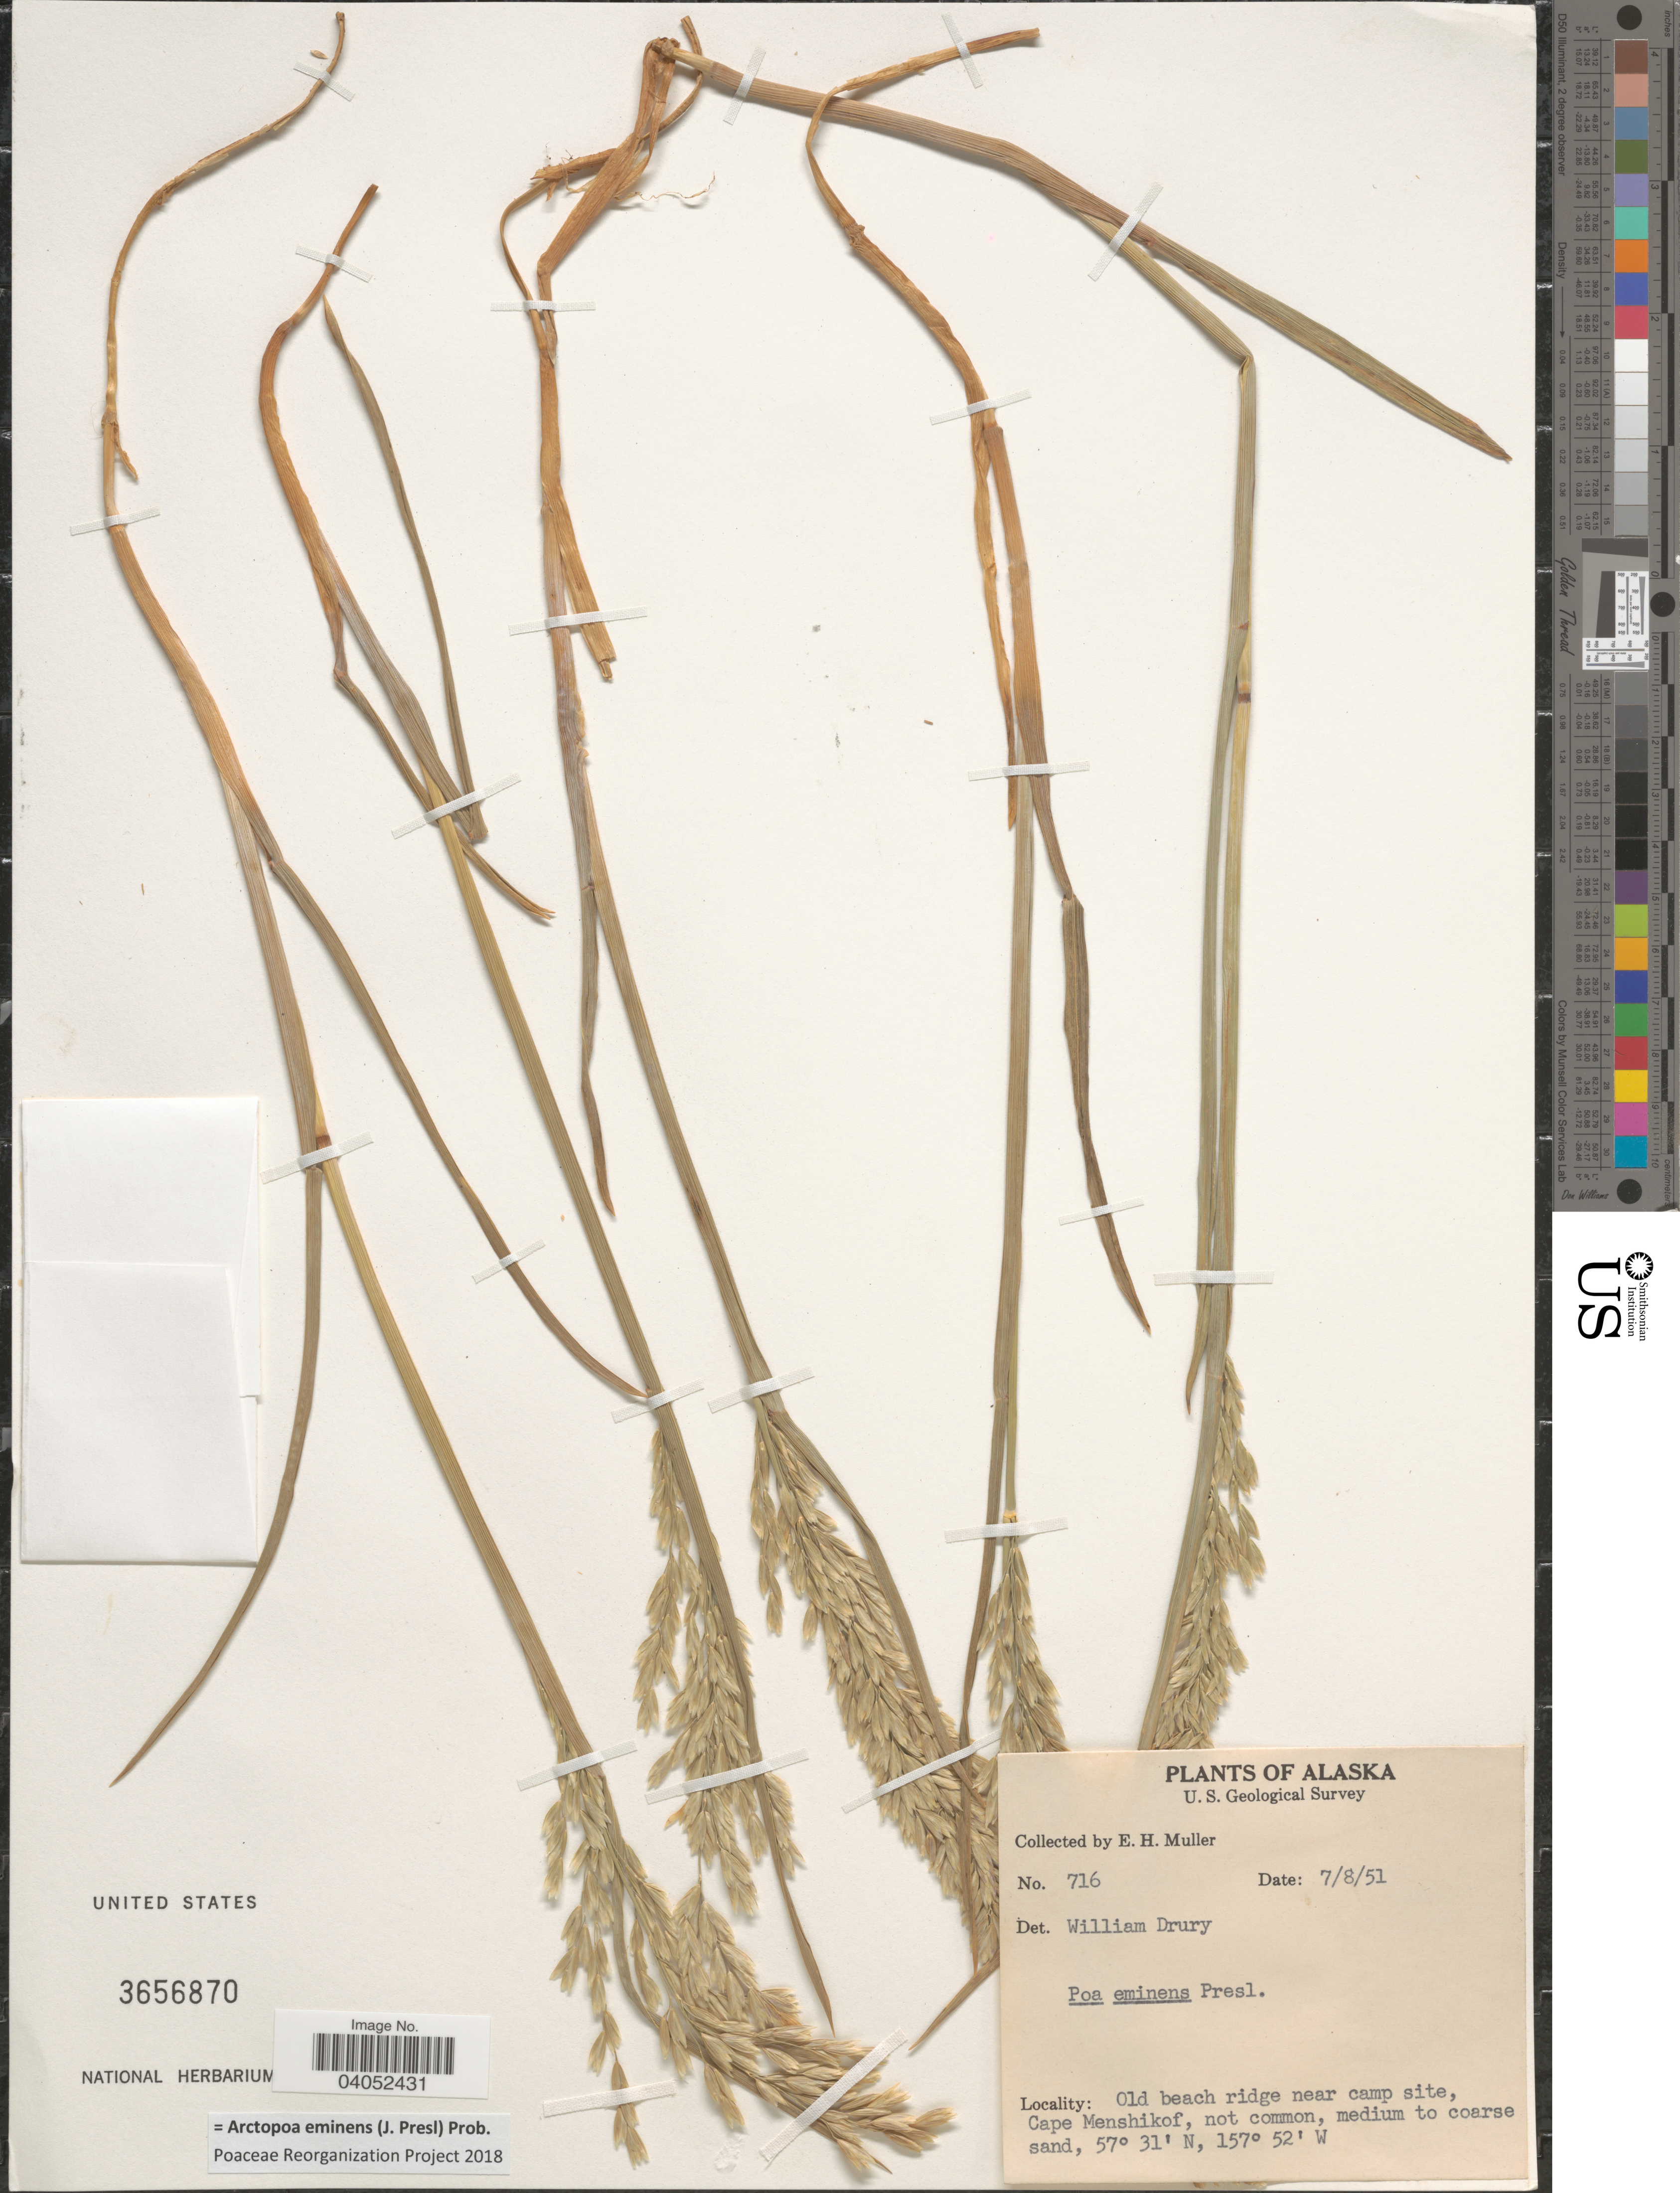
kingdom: Plantae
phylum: Tracheophyta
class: Liliopsida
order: Poales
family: Poaceae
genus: Arctopoa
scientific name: Arctopoa eminens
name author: (J. Presl) Prob.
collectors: E. H. Muller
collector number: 716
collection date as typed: Transcribed d/m/y: 8/7/51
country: United States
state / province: Alaska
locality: Old beach ridge near camp site, Cape Menshikof, not common, medium to coarse sand.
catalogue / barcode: US 3656870